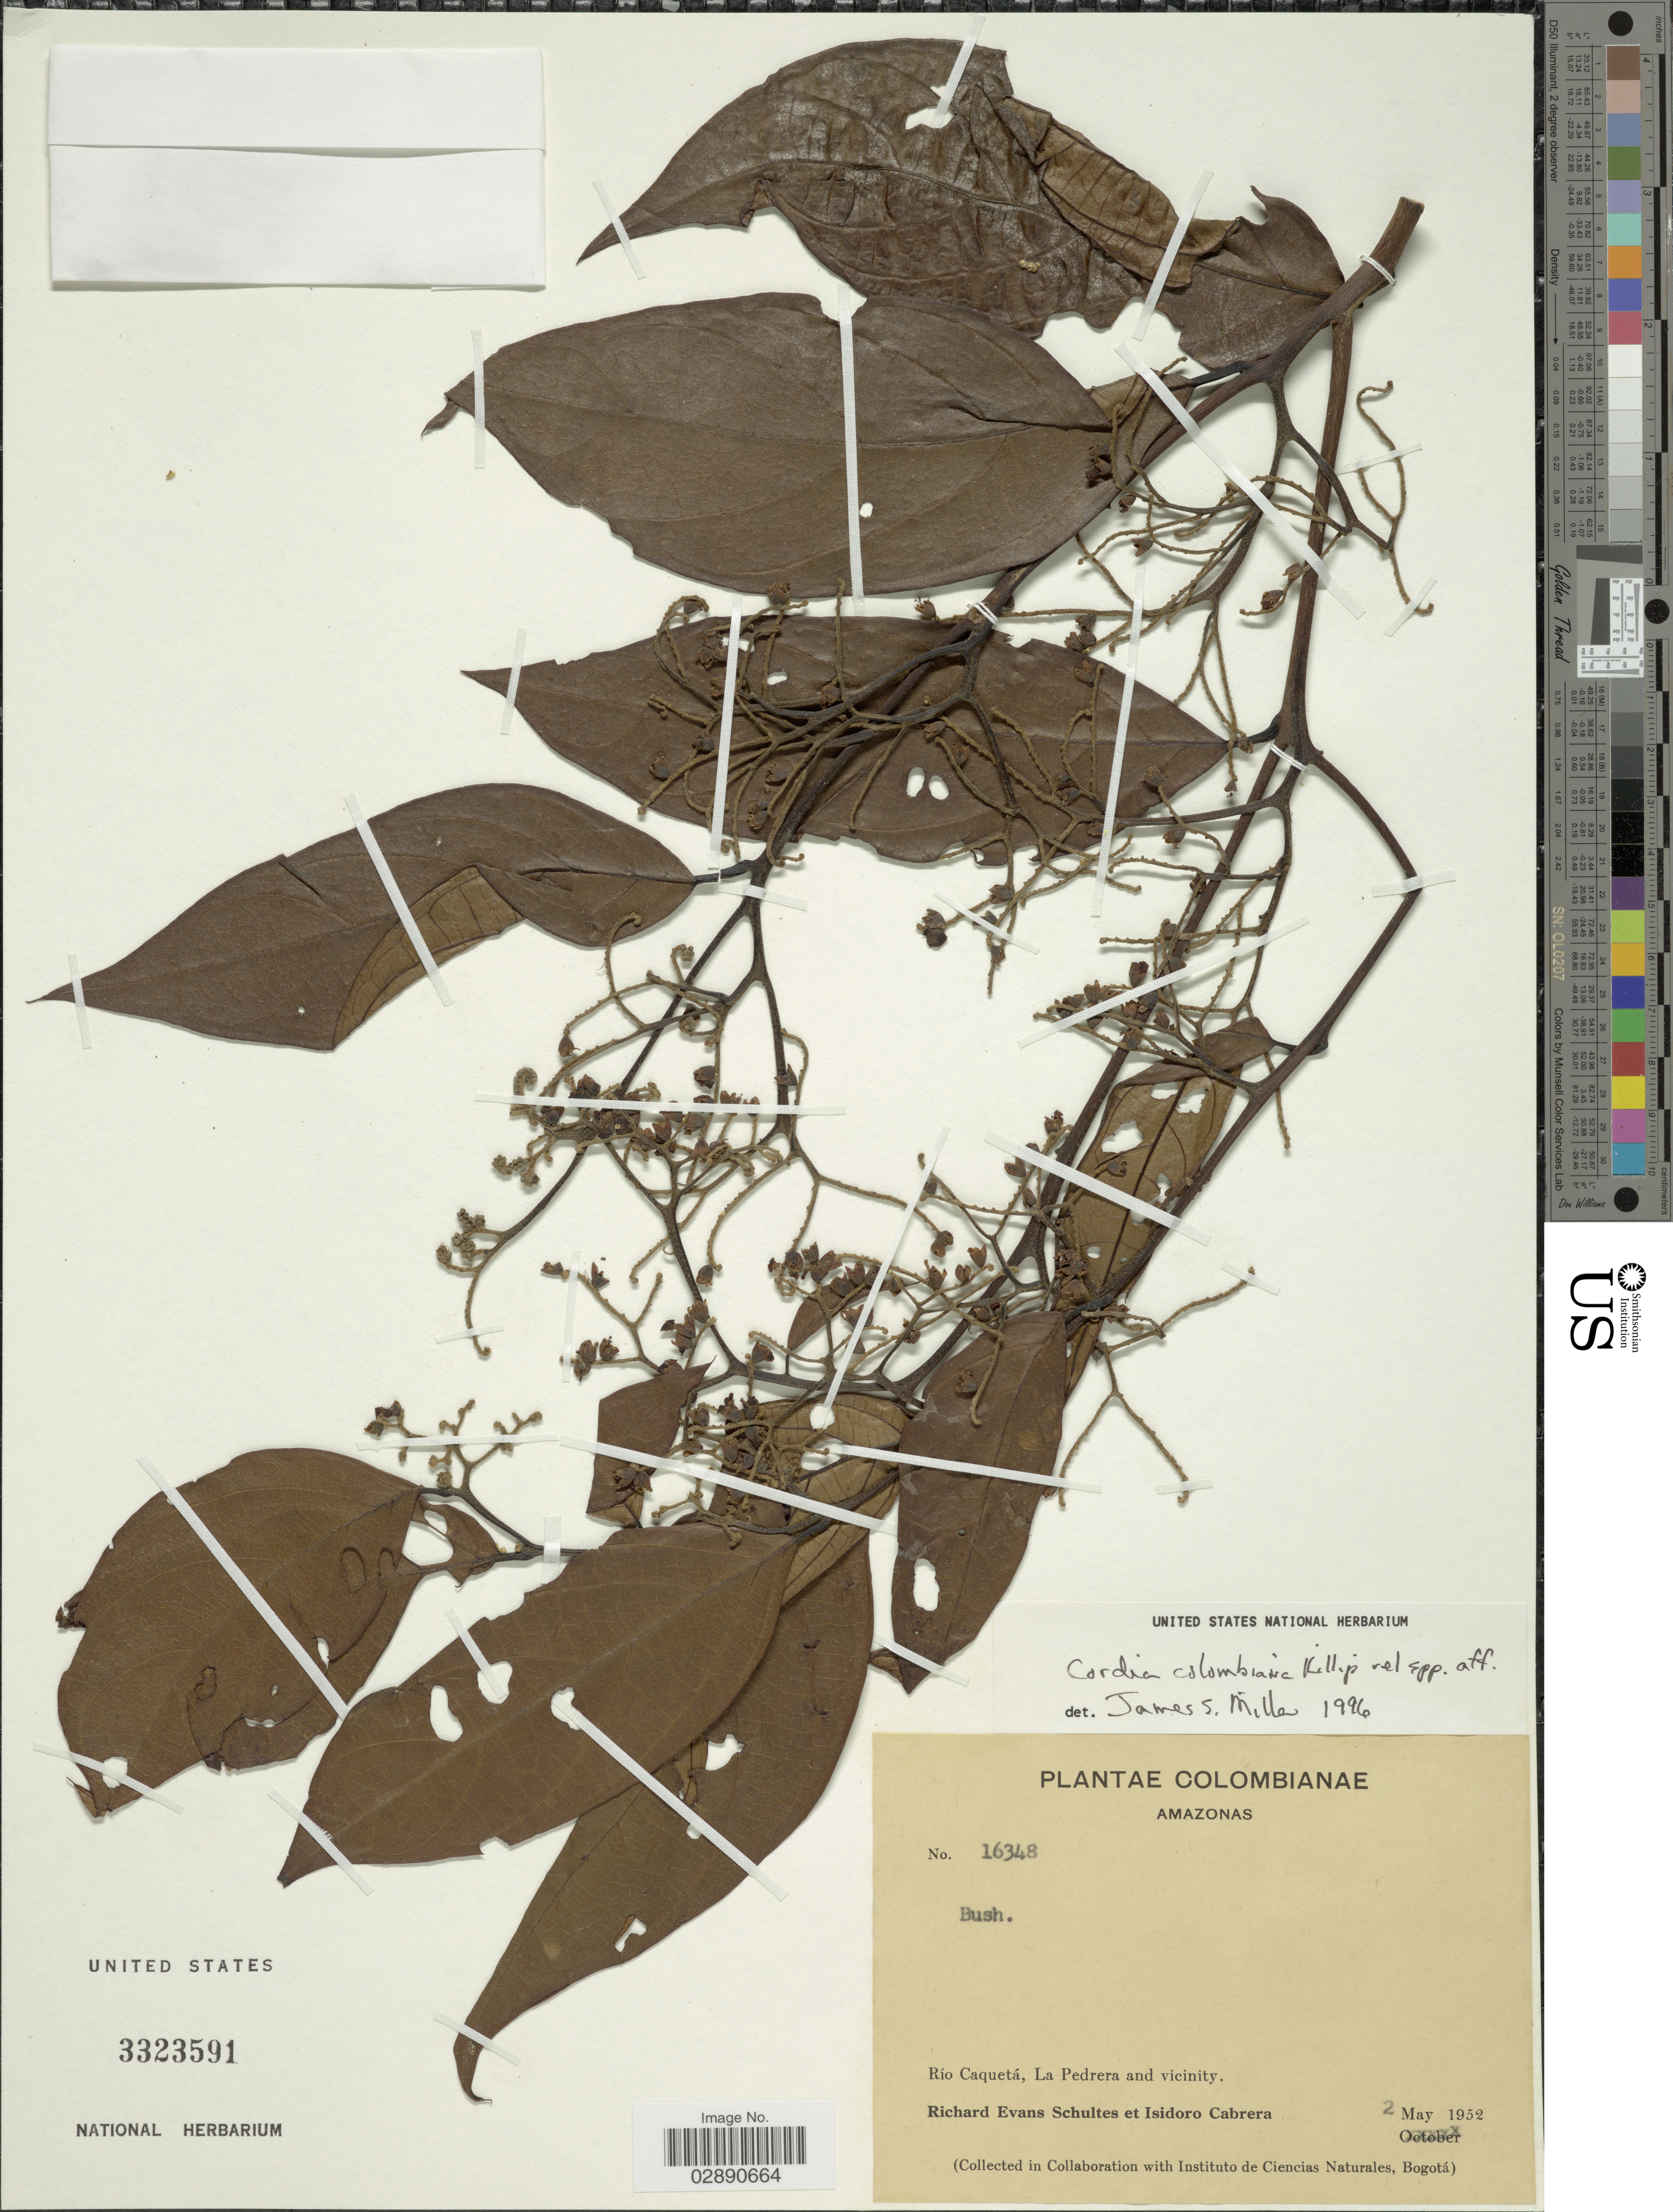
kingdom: Plantae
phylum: Tracheophyta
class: Magnoliopsida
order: Boraginales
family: Cordiaceae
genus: Cordia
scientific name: Cordia colombiana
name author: Killip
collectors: R. E. Schultes & I. Cabrera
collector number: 16348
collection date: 1952-05-02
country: Colombia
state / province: Amazônas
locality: Río Caquetá, La Pedrera and vicinity.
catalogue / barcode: US 3323591